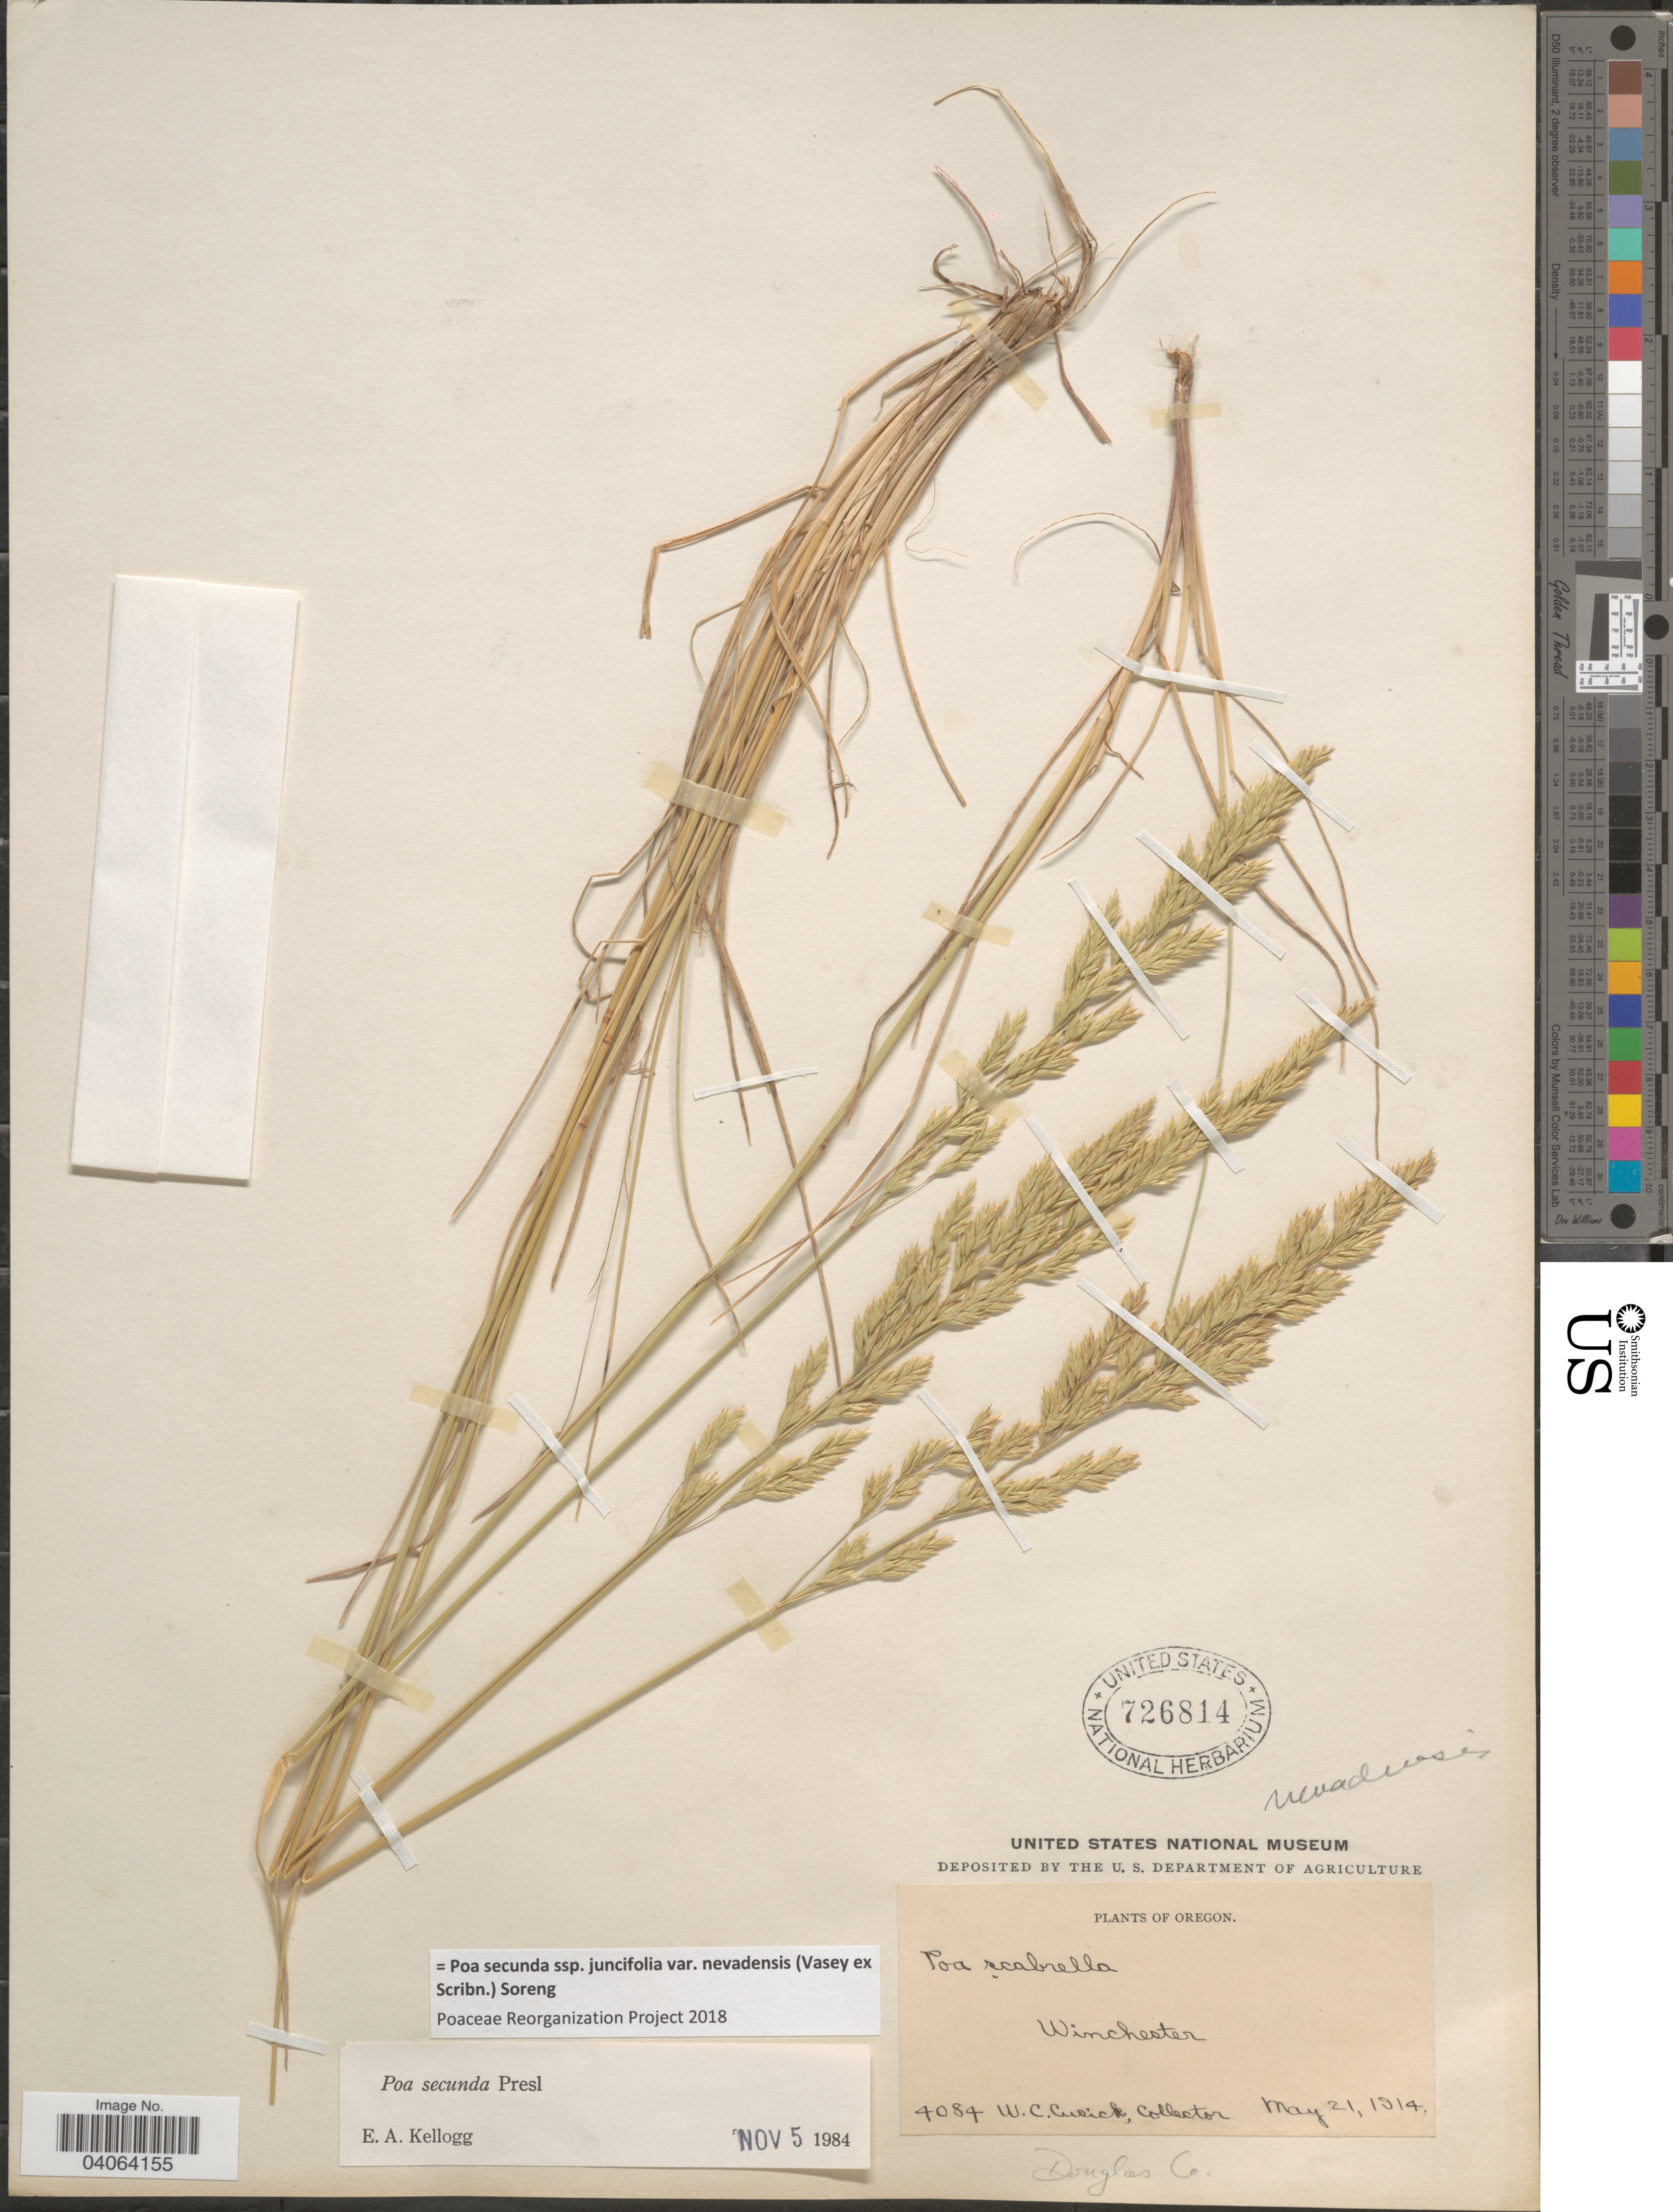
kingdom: Plantae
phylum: Tracheophyta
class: Liliopsida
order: Poales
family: Poaceae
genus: Poa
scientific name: Poa secunda subsp. juncifolia var. nevadensis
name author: (Vasey ex Scribn.) Soreng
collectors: W. C. Cusick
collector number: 4084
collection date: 1914-05-21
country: United States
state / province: Oregon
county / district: Douglas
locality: Winchester. Douglas Co.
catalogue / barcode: US 726814